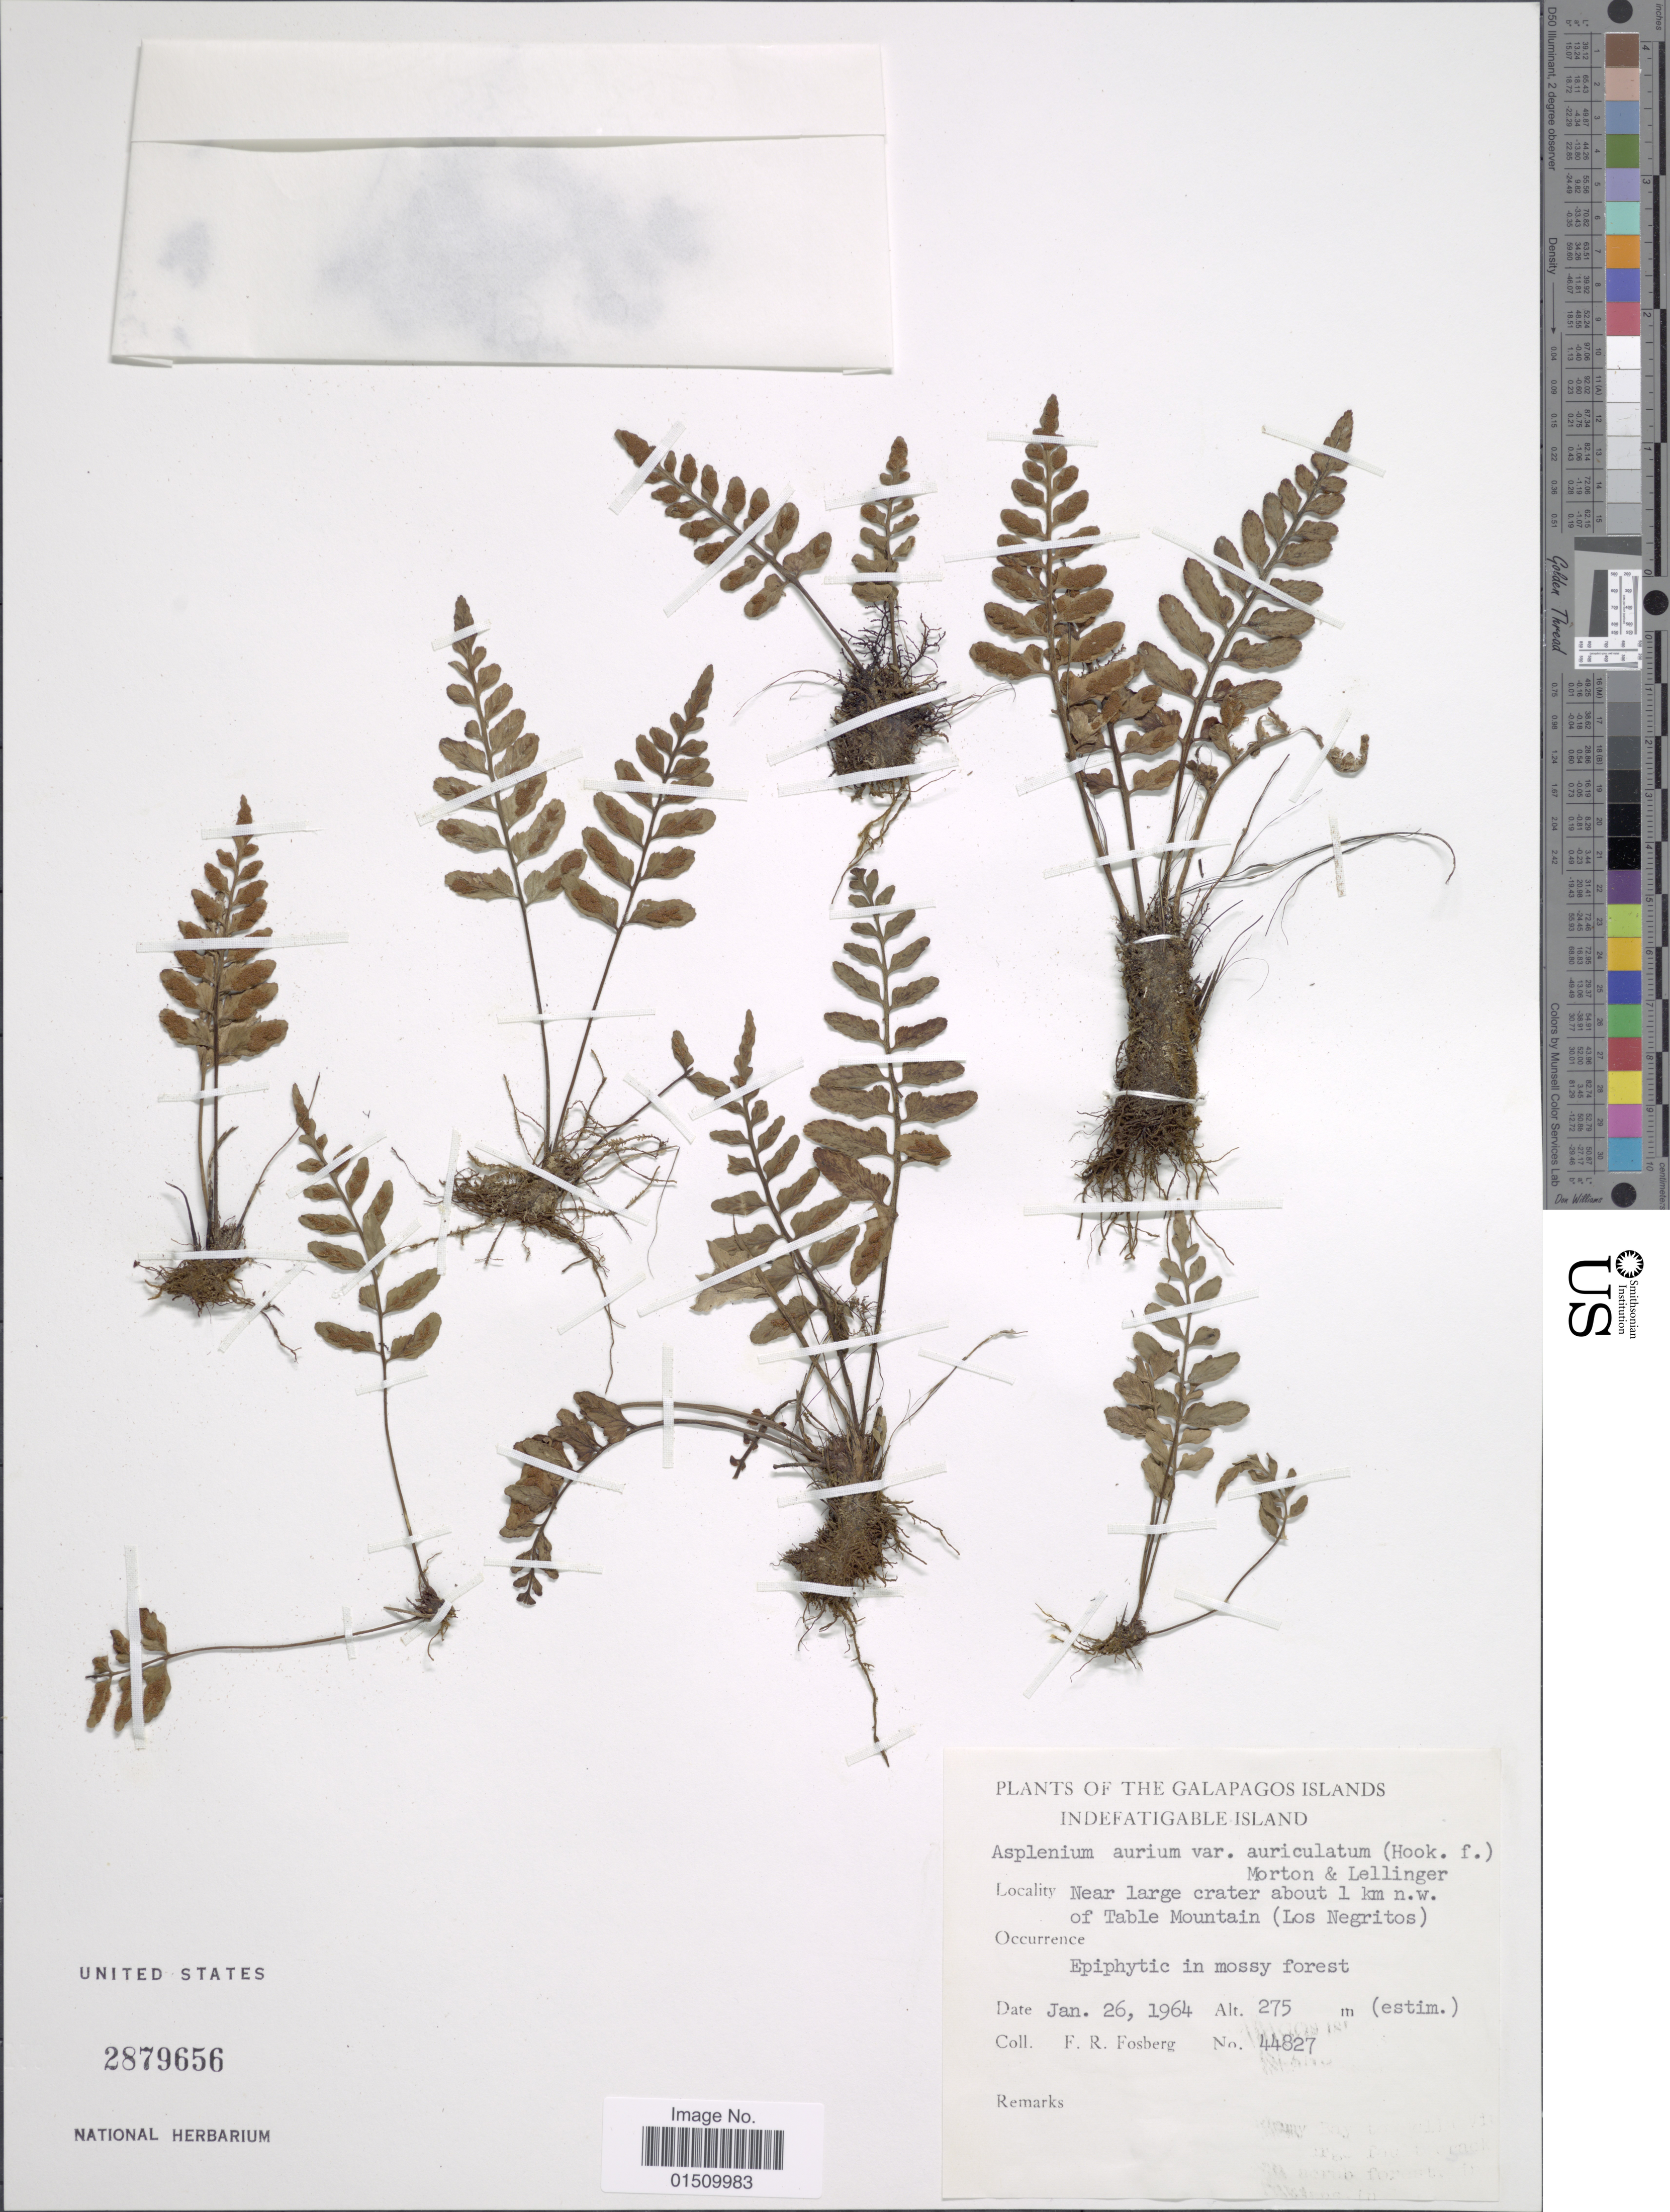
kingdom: Plantae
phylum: Tracheophyta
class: Polypodiopsida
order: Polypodiales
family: Aspleniaceae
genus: Asplenium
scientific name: Asplenium auritum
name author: Sw.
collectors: F. R. Fosberg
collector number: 44827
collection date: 1964-01-26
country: Ecuador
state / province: Colón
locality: Galapagos Islands, Indefatigable Island, near large crater about 1 km n.w. of Table Mountain (Los Negritos).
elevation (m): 275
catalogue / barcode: US 2879656